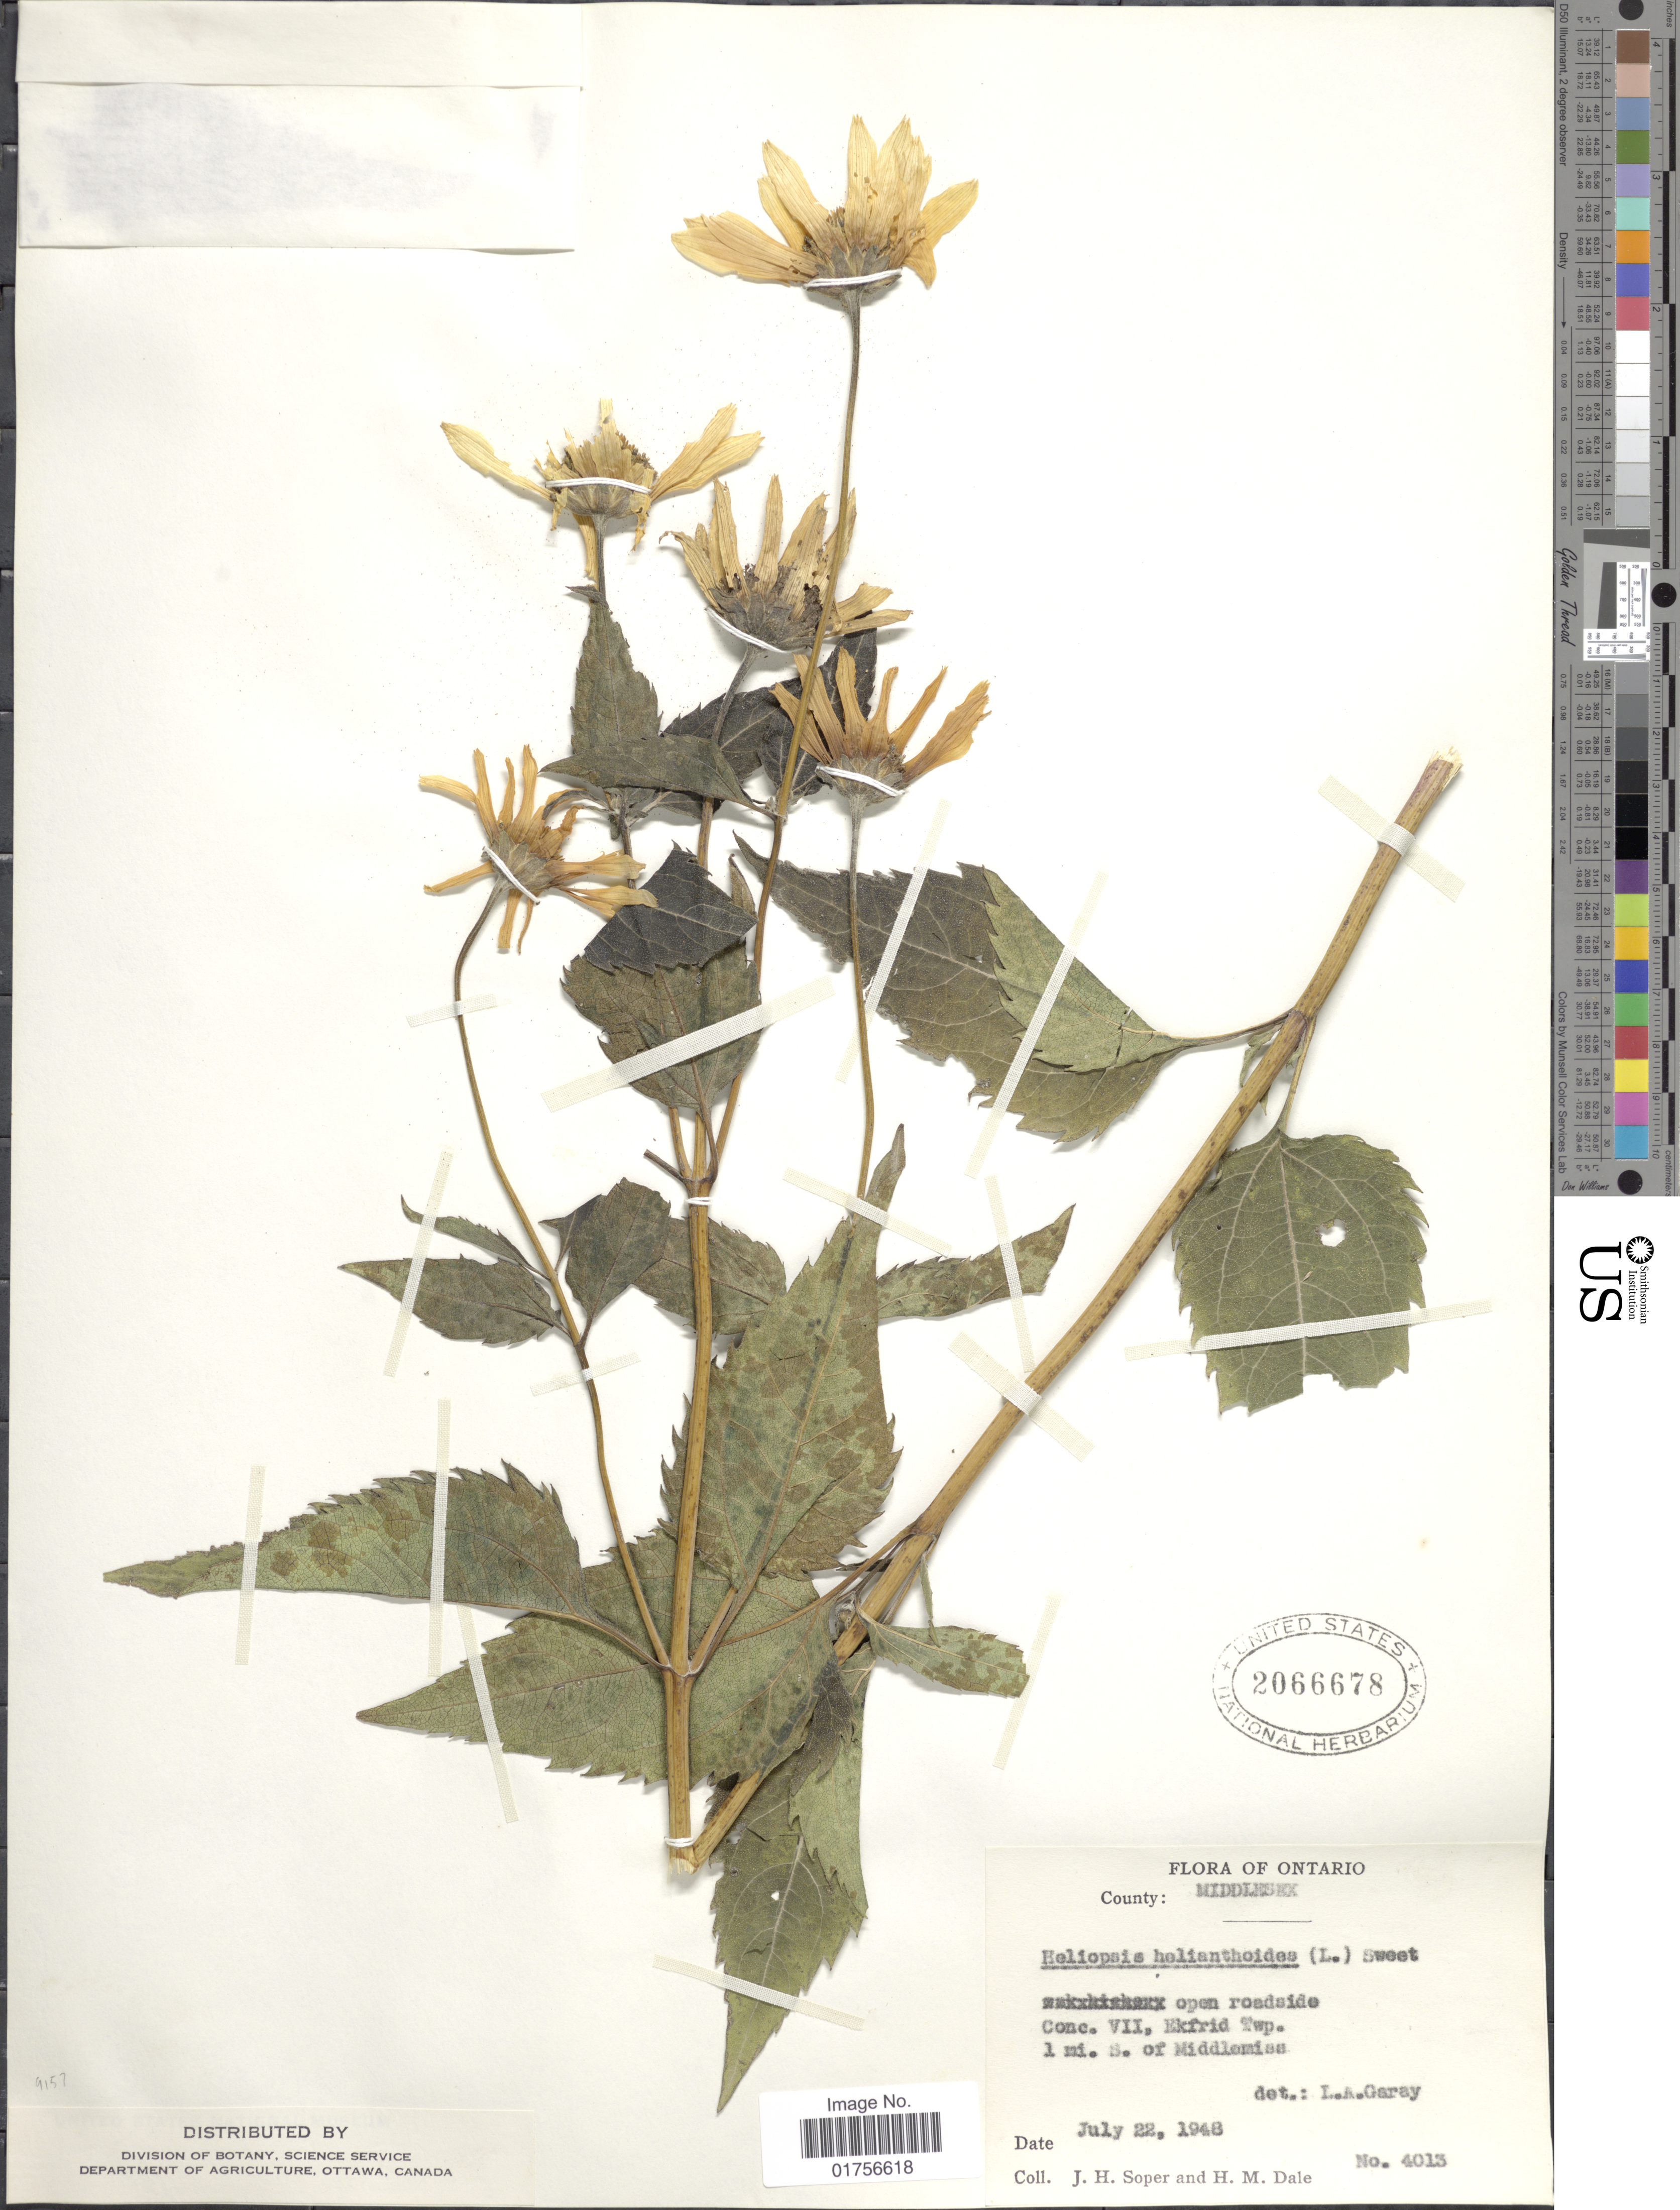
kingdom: Plantae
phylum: Tracheophyta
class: Magnoliopsida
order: Asterales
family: Asteraceae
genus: Heliopsis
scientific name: Heliopsis helianthoides subsp. helianthoides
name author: (L.) Sweet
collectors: J. H. Soper & H. M. Dale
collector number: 4013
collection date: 1948-07-22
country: Canada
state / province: Ontario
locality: County: Middlemiss, Open roadside, Conc. VII Ekfrid Twp., 1 mi. S. of Middlemiss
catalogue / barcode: US 2066678